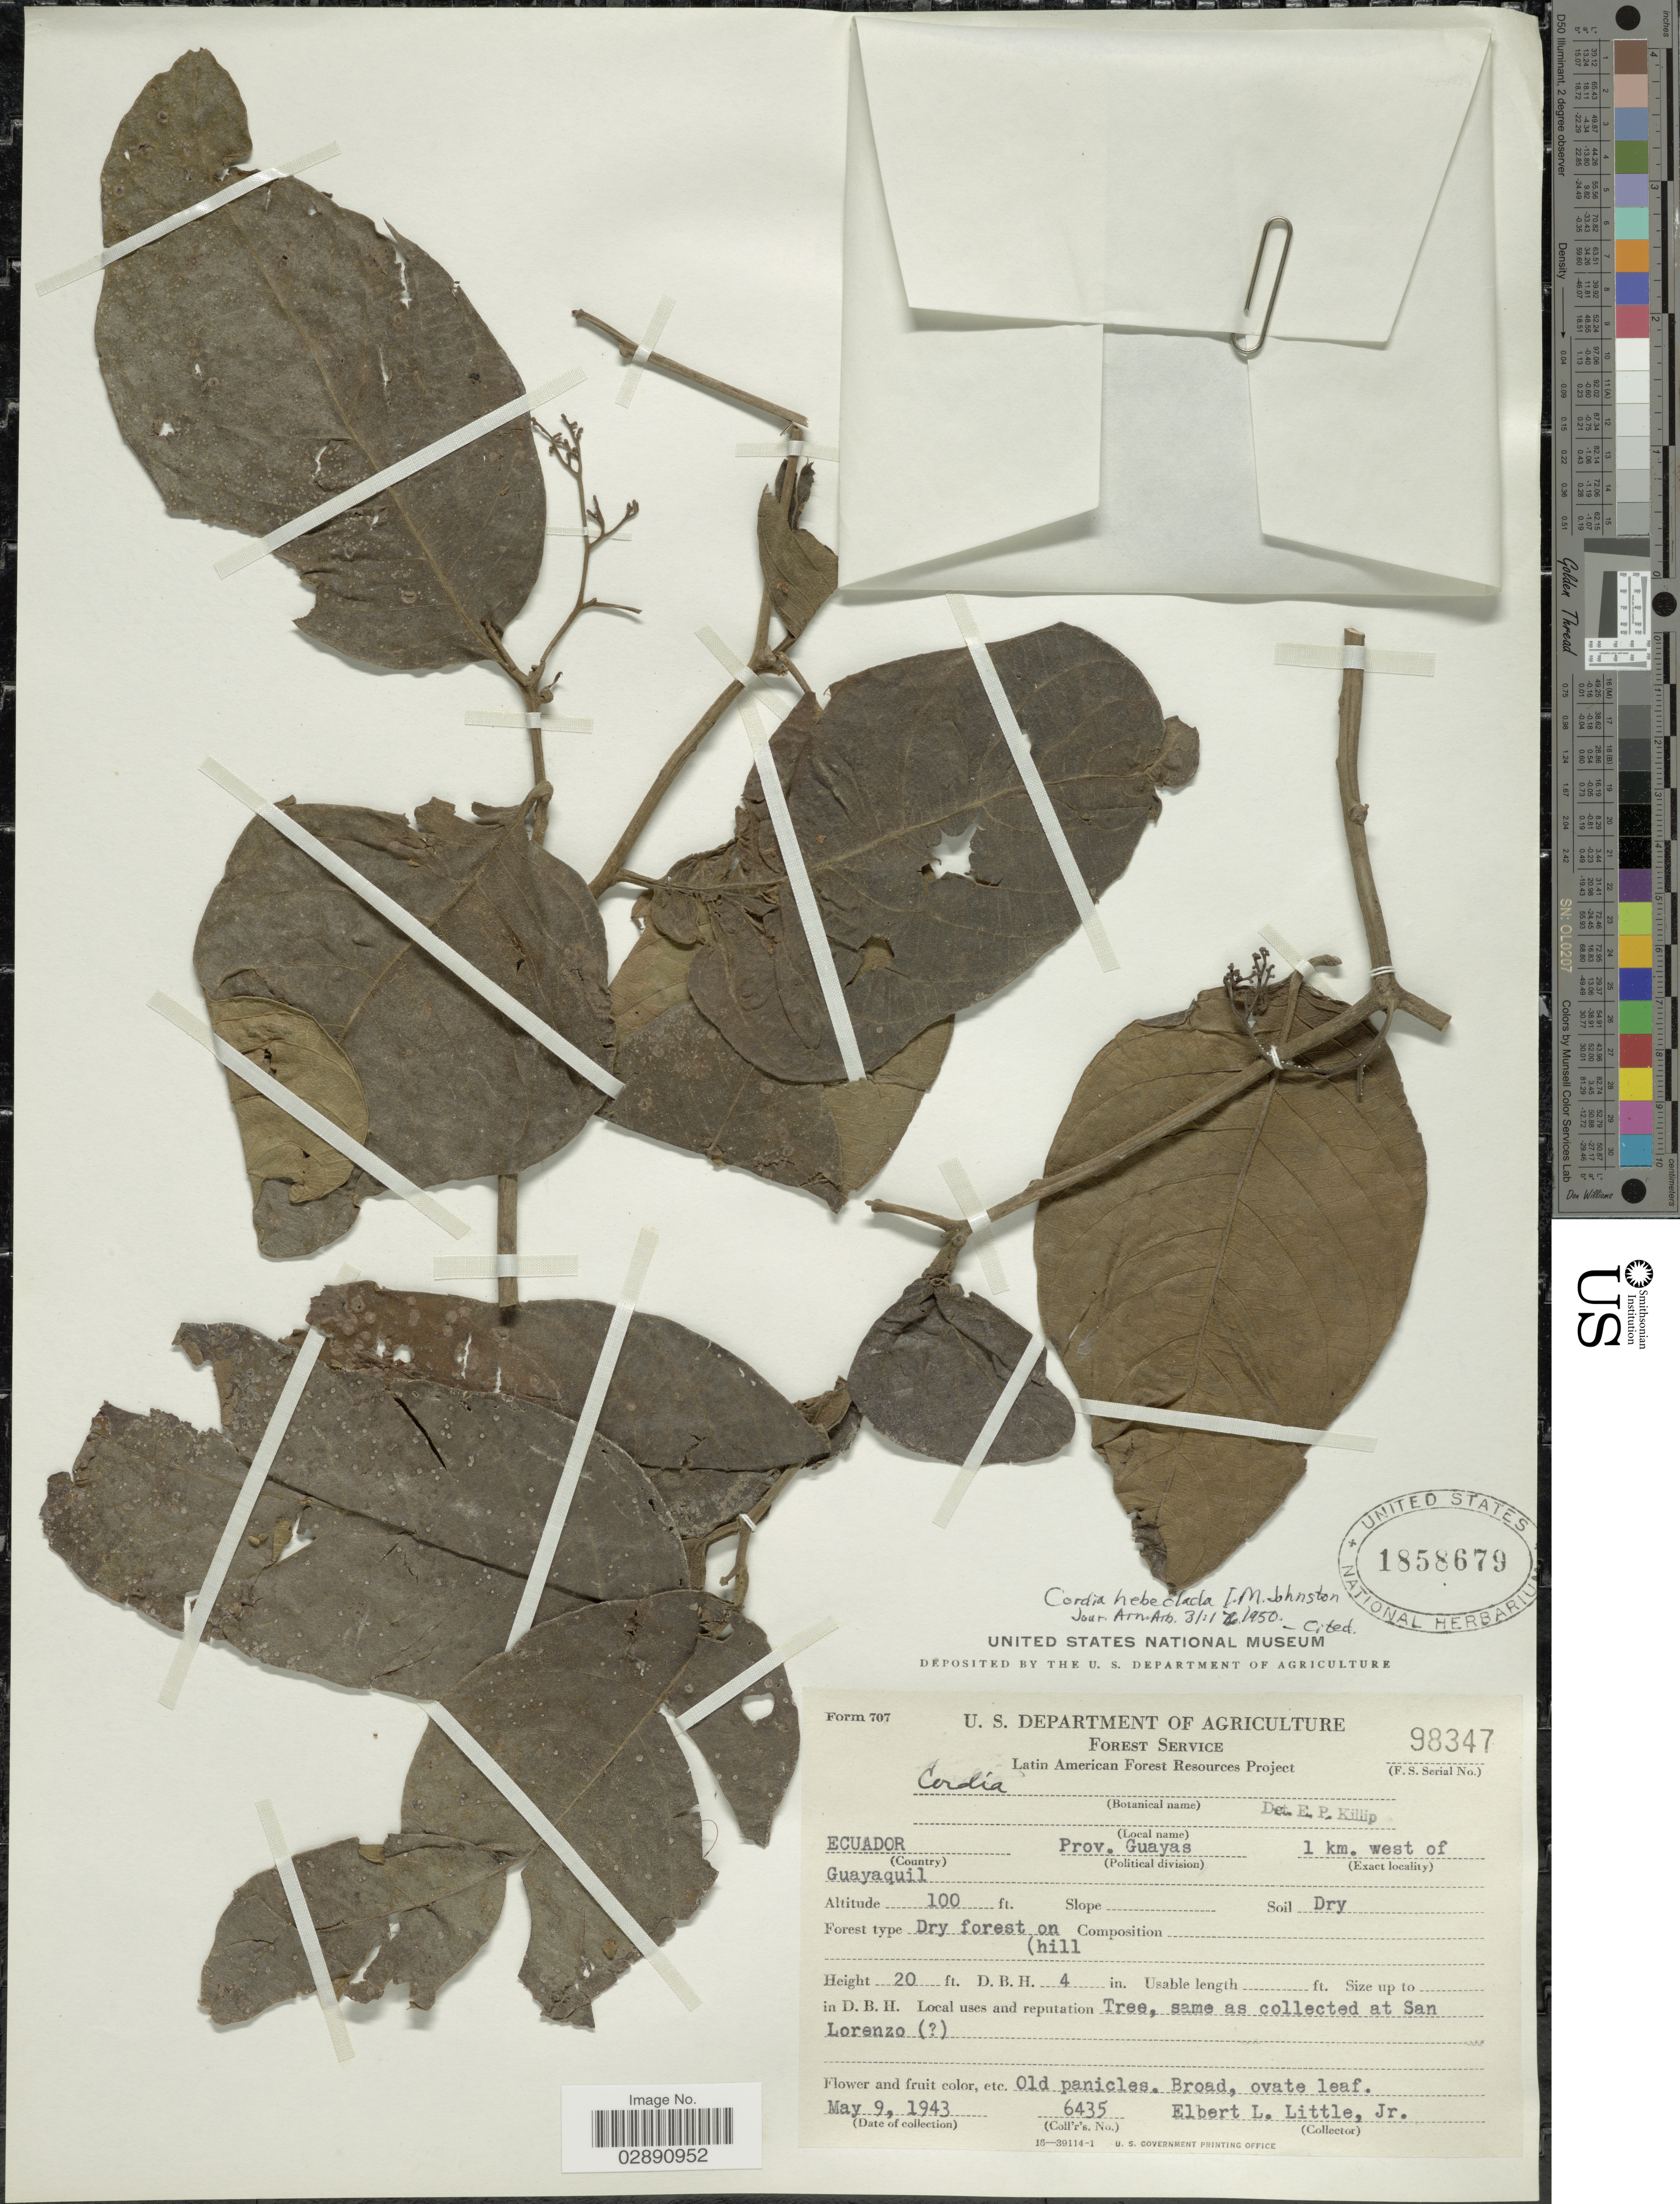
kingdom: Plantae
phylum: Tracheophyta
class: Magnoliopsida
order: Boraginales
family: Cordiaceae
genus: Cordia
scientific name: Cordia hebeclada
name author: I.M. Johnst.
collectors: E. L. Little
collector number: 6435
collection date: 1943-05-09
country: Ecuador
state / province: Guayas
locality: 1 km. west of Guayaquil.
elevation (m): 30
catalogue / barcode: US 1858679